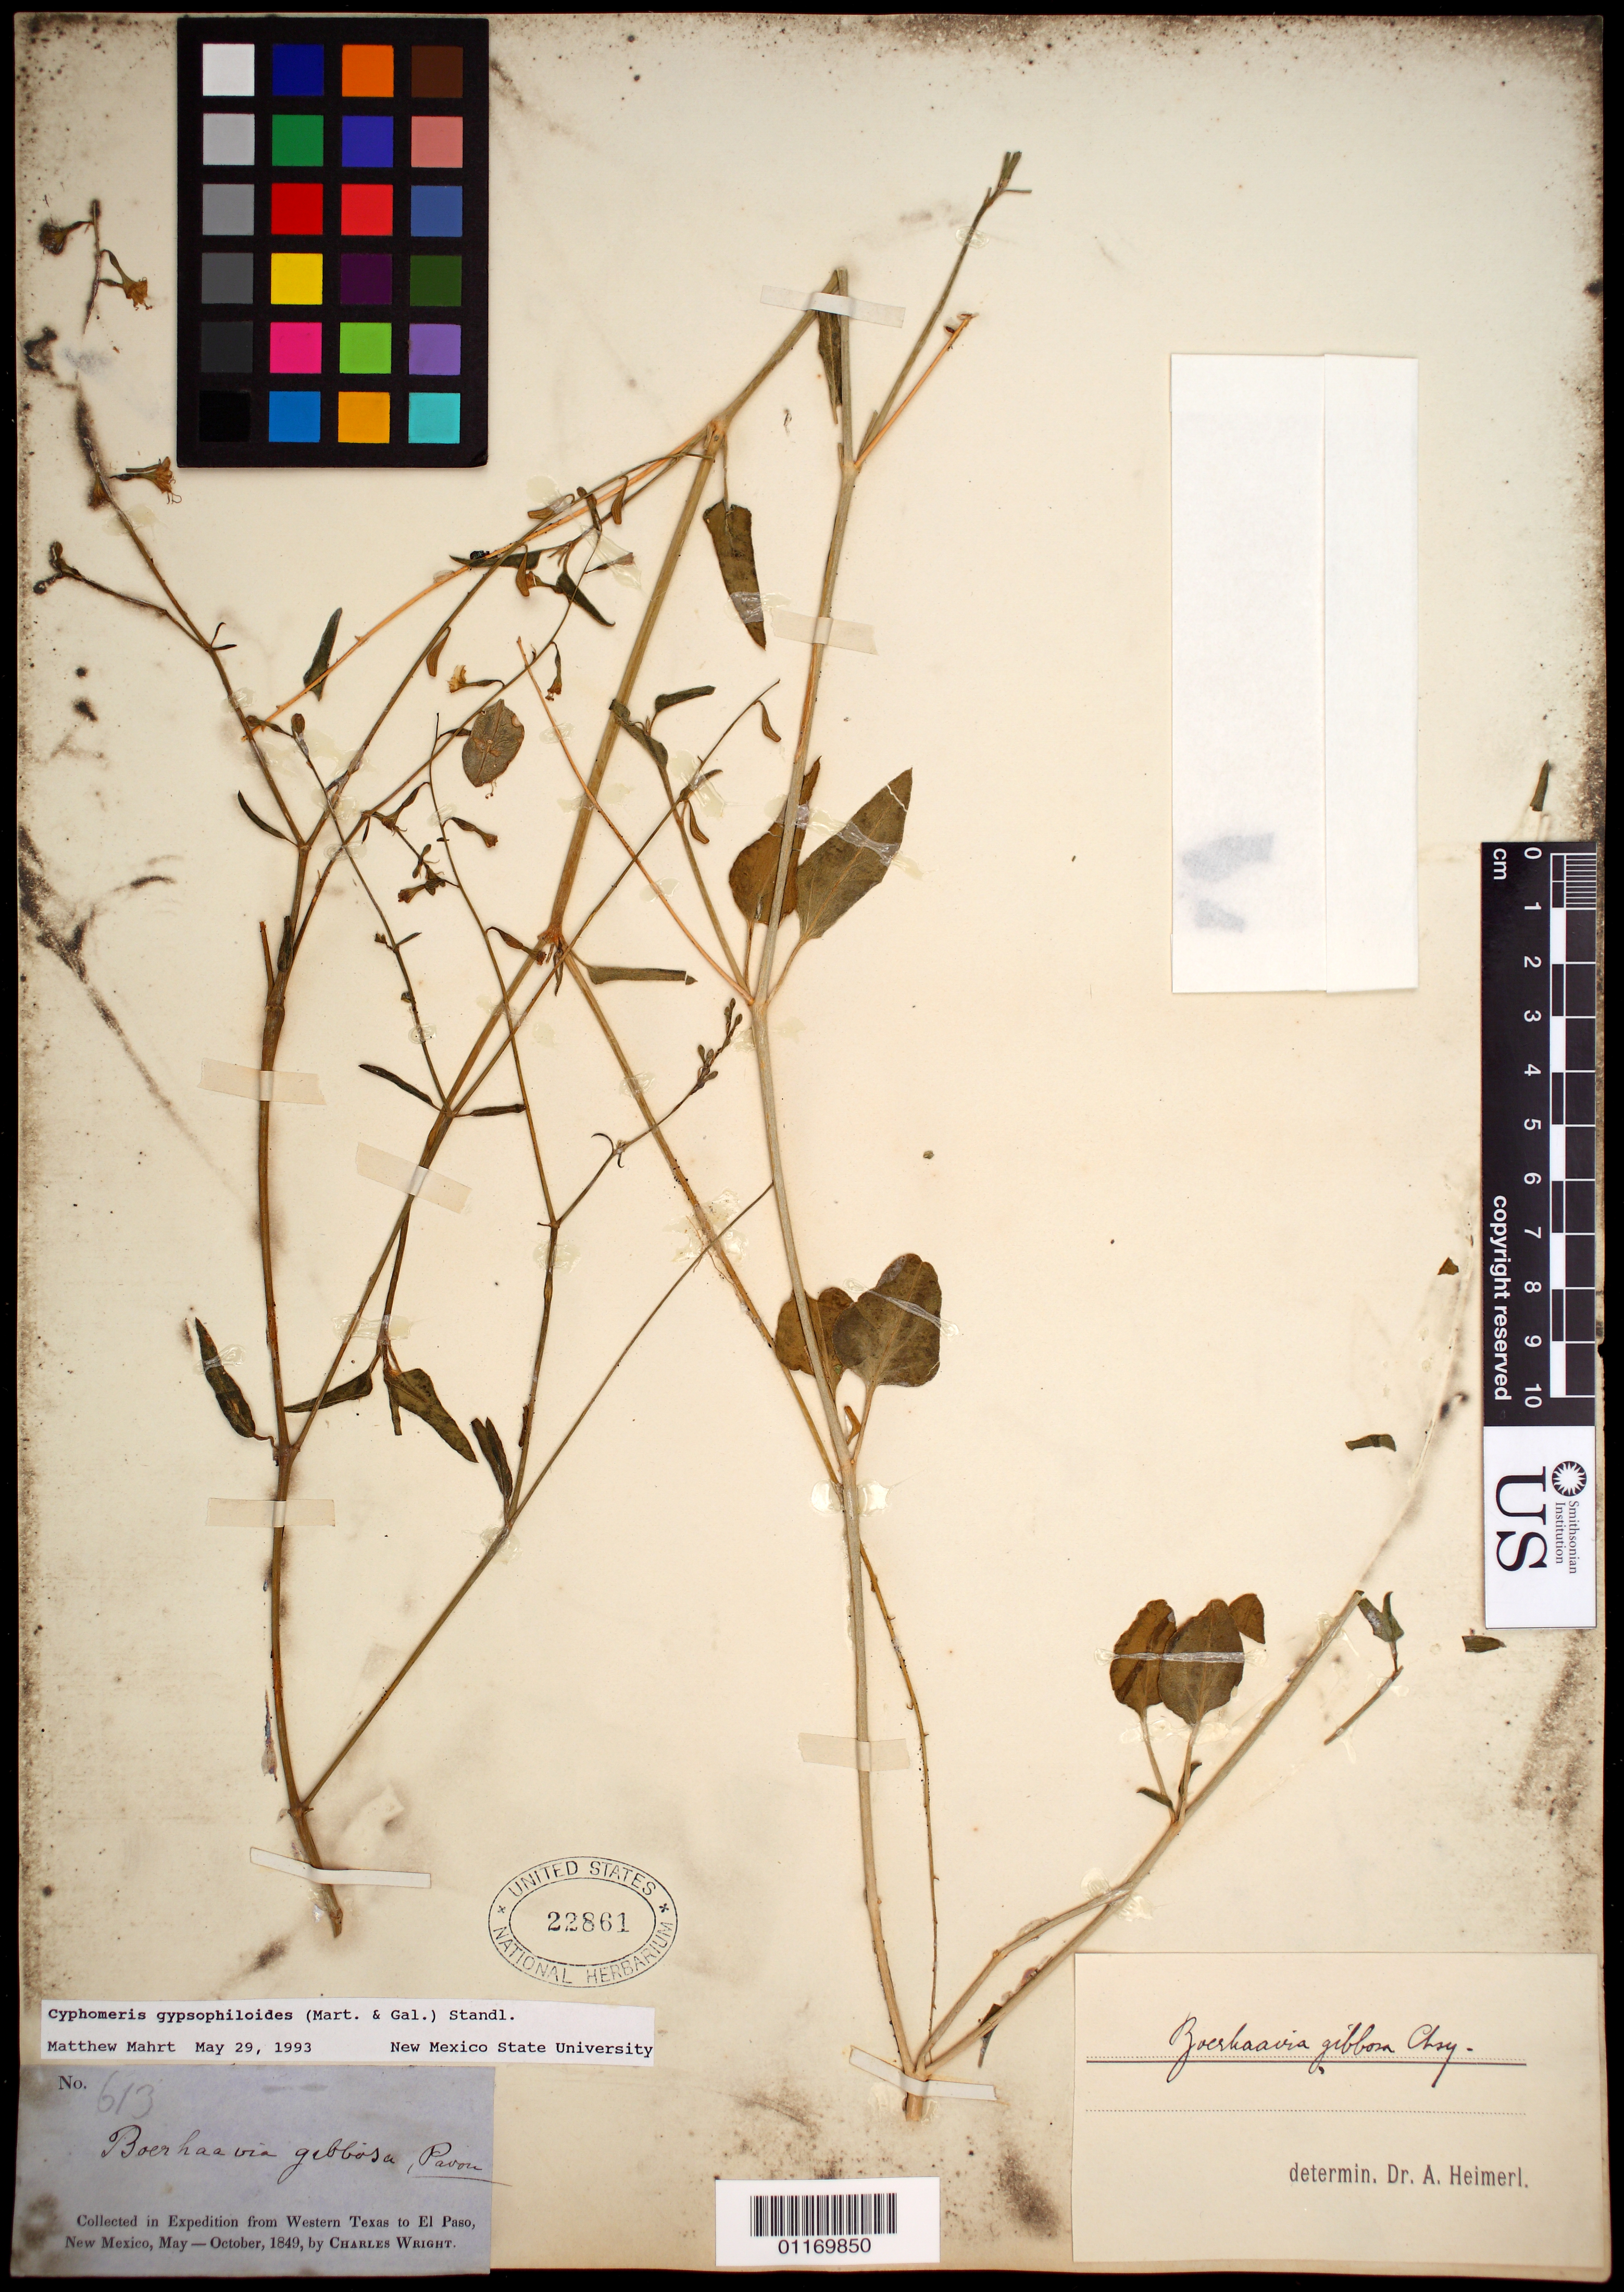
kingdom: Plantae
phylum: Tracheophyta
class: Magnoliopsida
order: Caryophyllales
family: Nyctaginaceae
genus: Cyphomeris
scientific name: Cyphomeris gypsophiloides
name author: (M. Martens & Galeotti) Standl.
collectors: C. Wright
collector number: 613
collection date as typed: May 1849 to -- Oct 1849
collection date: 1849-05/1849-10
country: United States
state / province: New Mexico / Texas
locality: W Texas to El Paso, New Mexico.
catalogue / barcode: US 22861